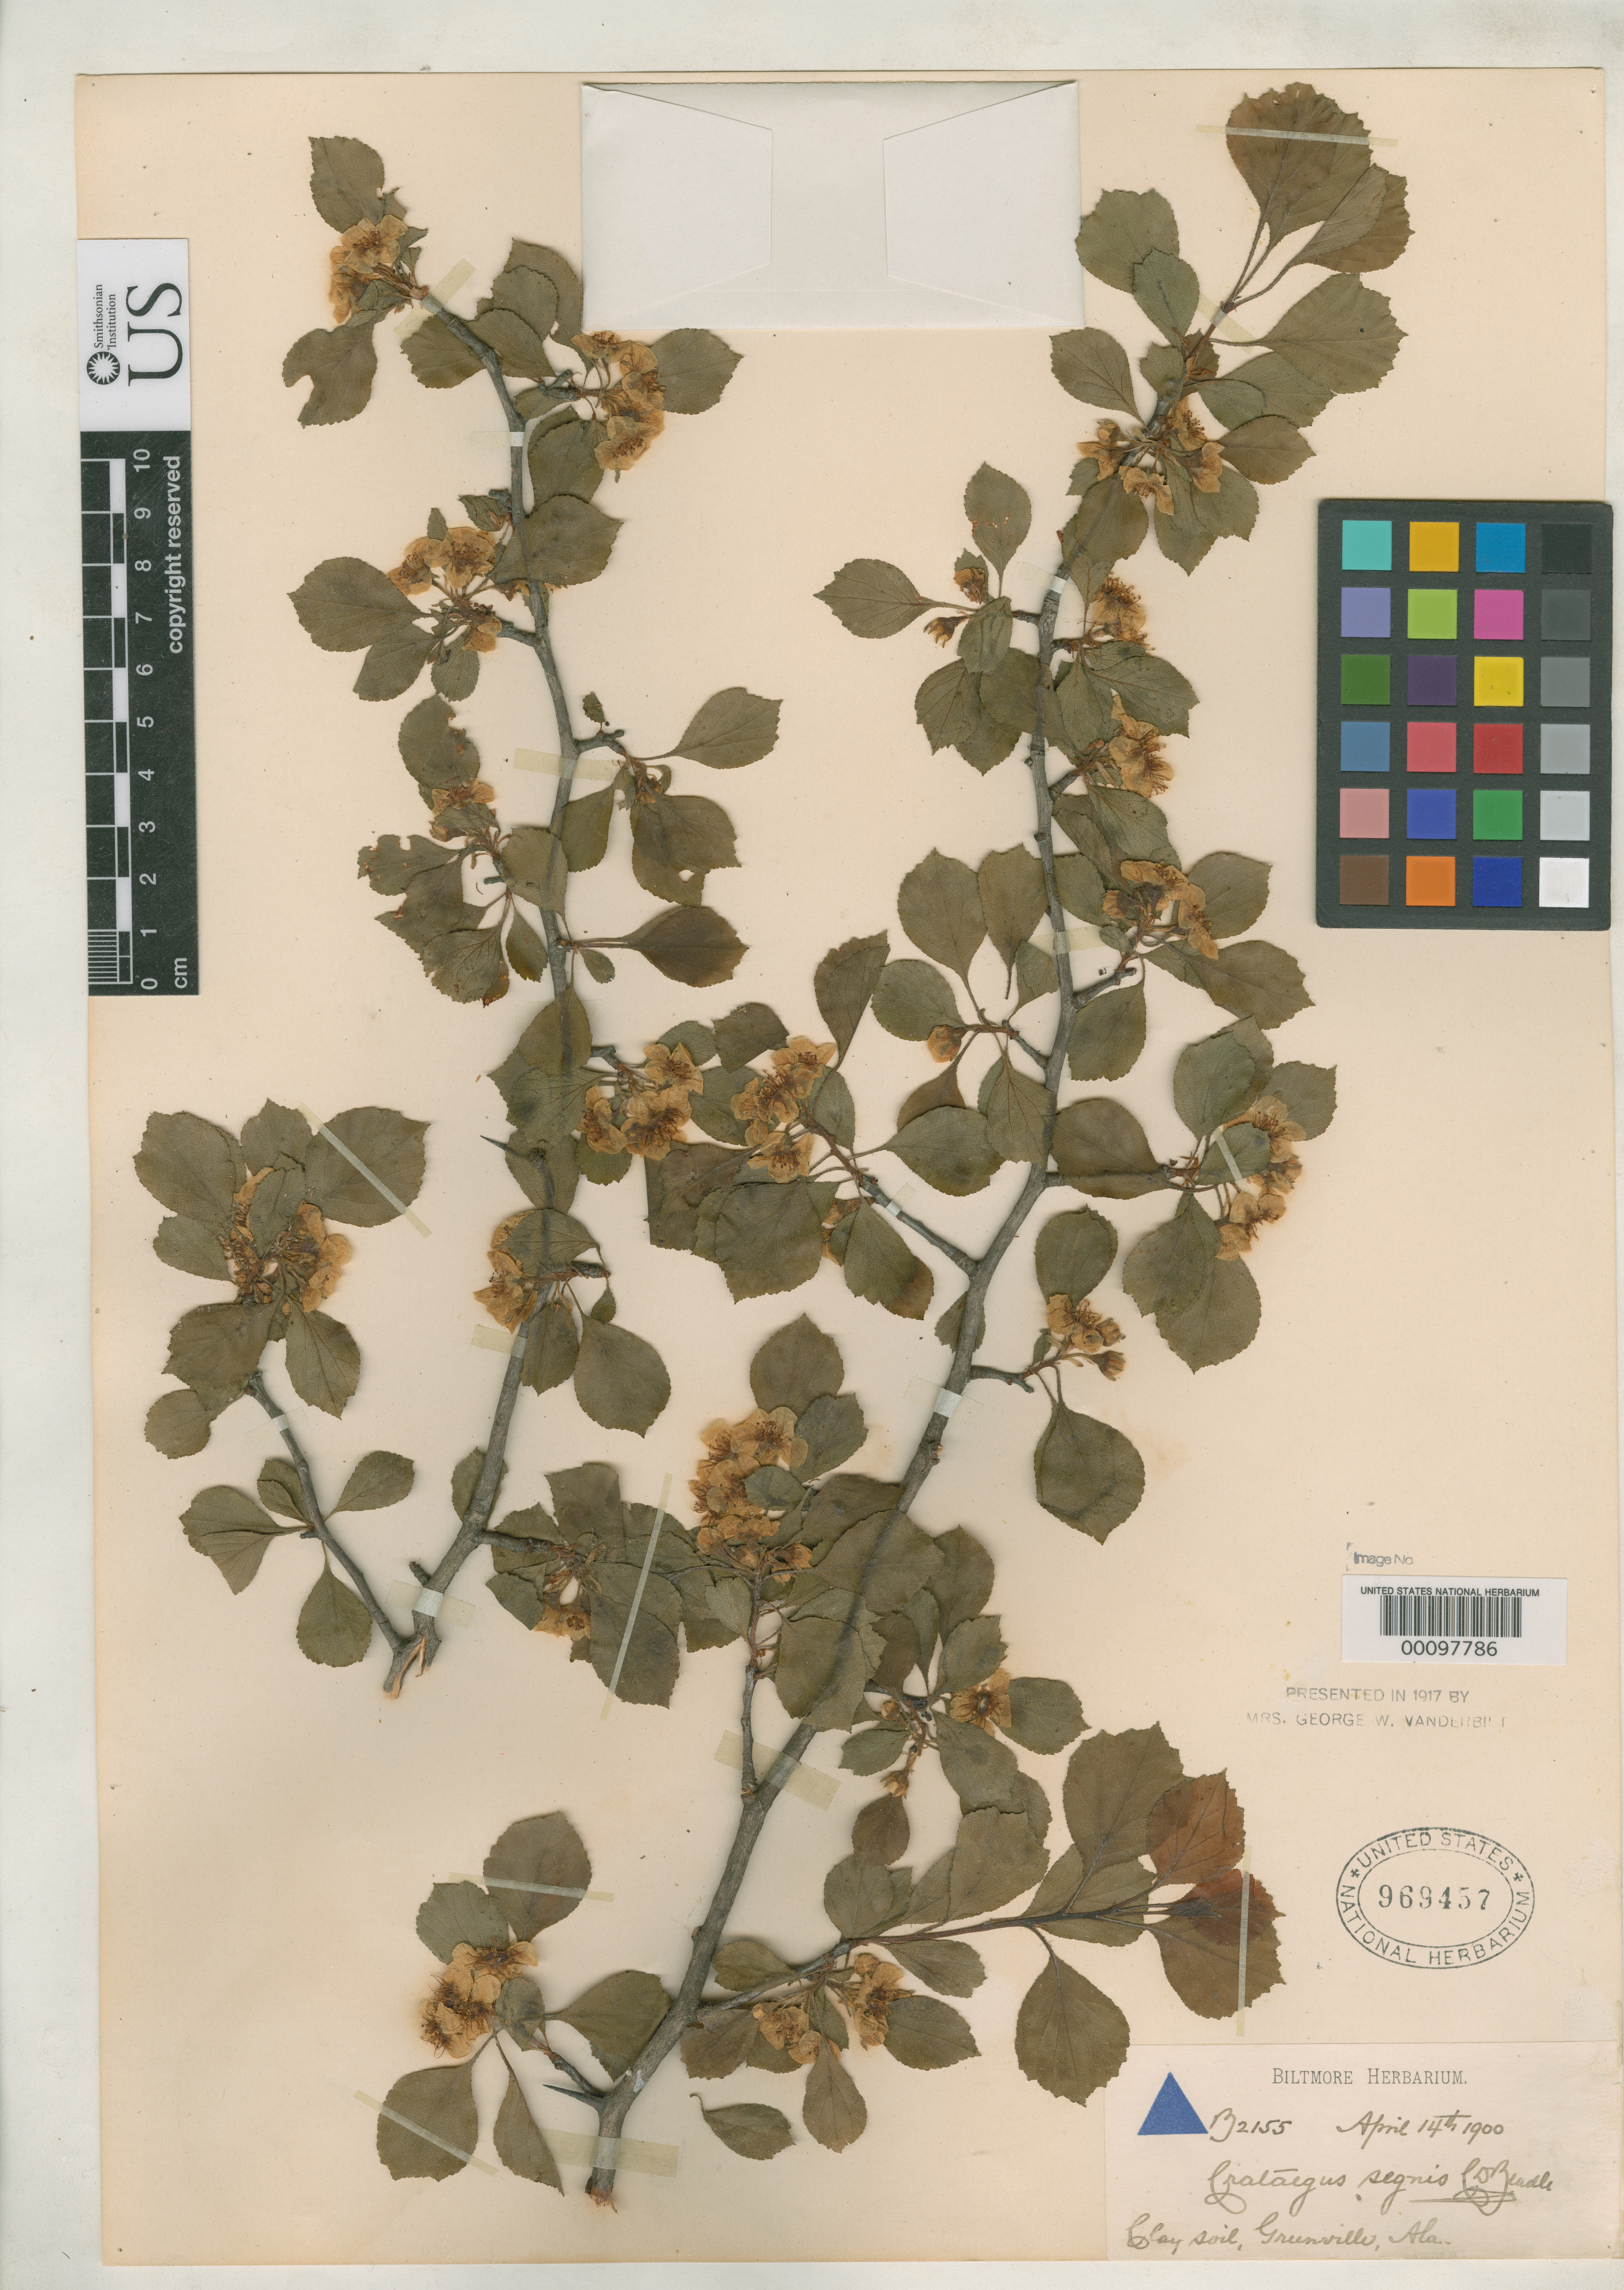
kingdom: Plantae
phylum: Tracheophyta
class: Magnoliopsida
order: Rosales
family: Rosaceae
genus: Crataegus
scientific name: Crataegus segnis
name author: Beadle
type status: Syntype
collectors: ex herb. Biltmore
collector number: B 2155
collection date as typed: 14 Apr 1900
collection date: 1900-04-14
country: United States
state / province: Alabama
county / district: Butler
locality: Adjacent to Greenville.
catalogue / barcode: US 969457